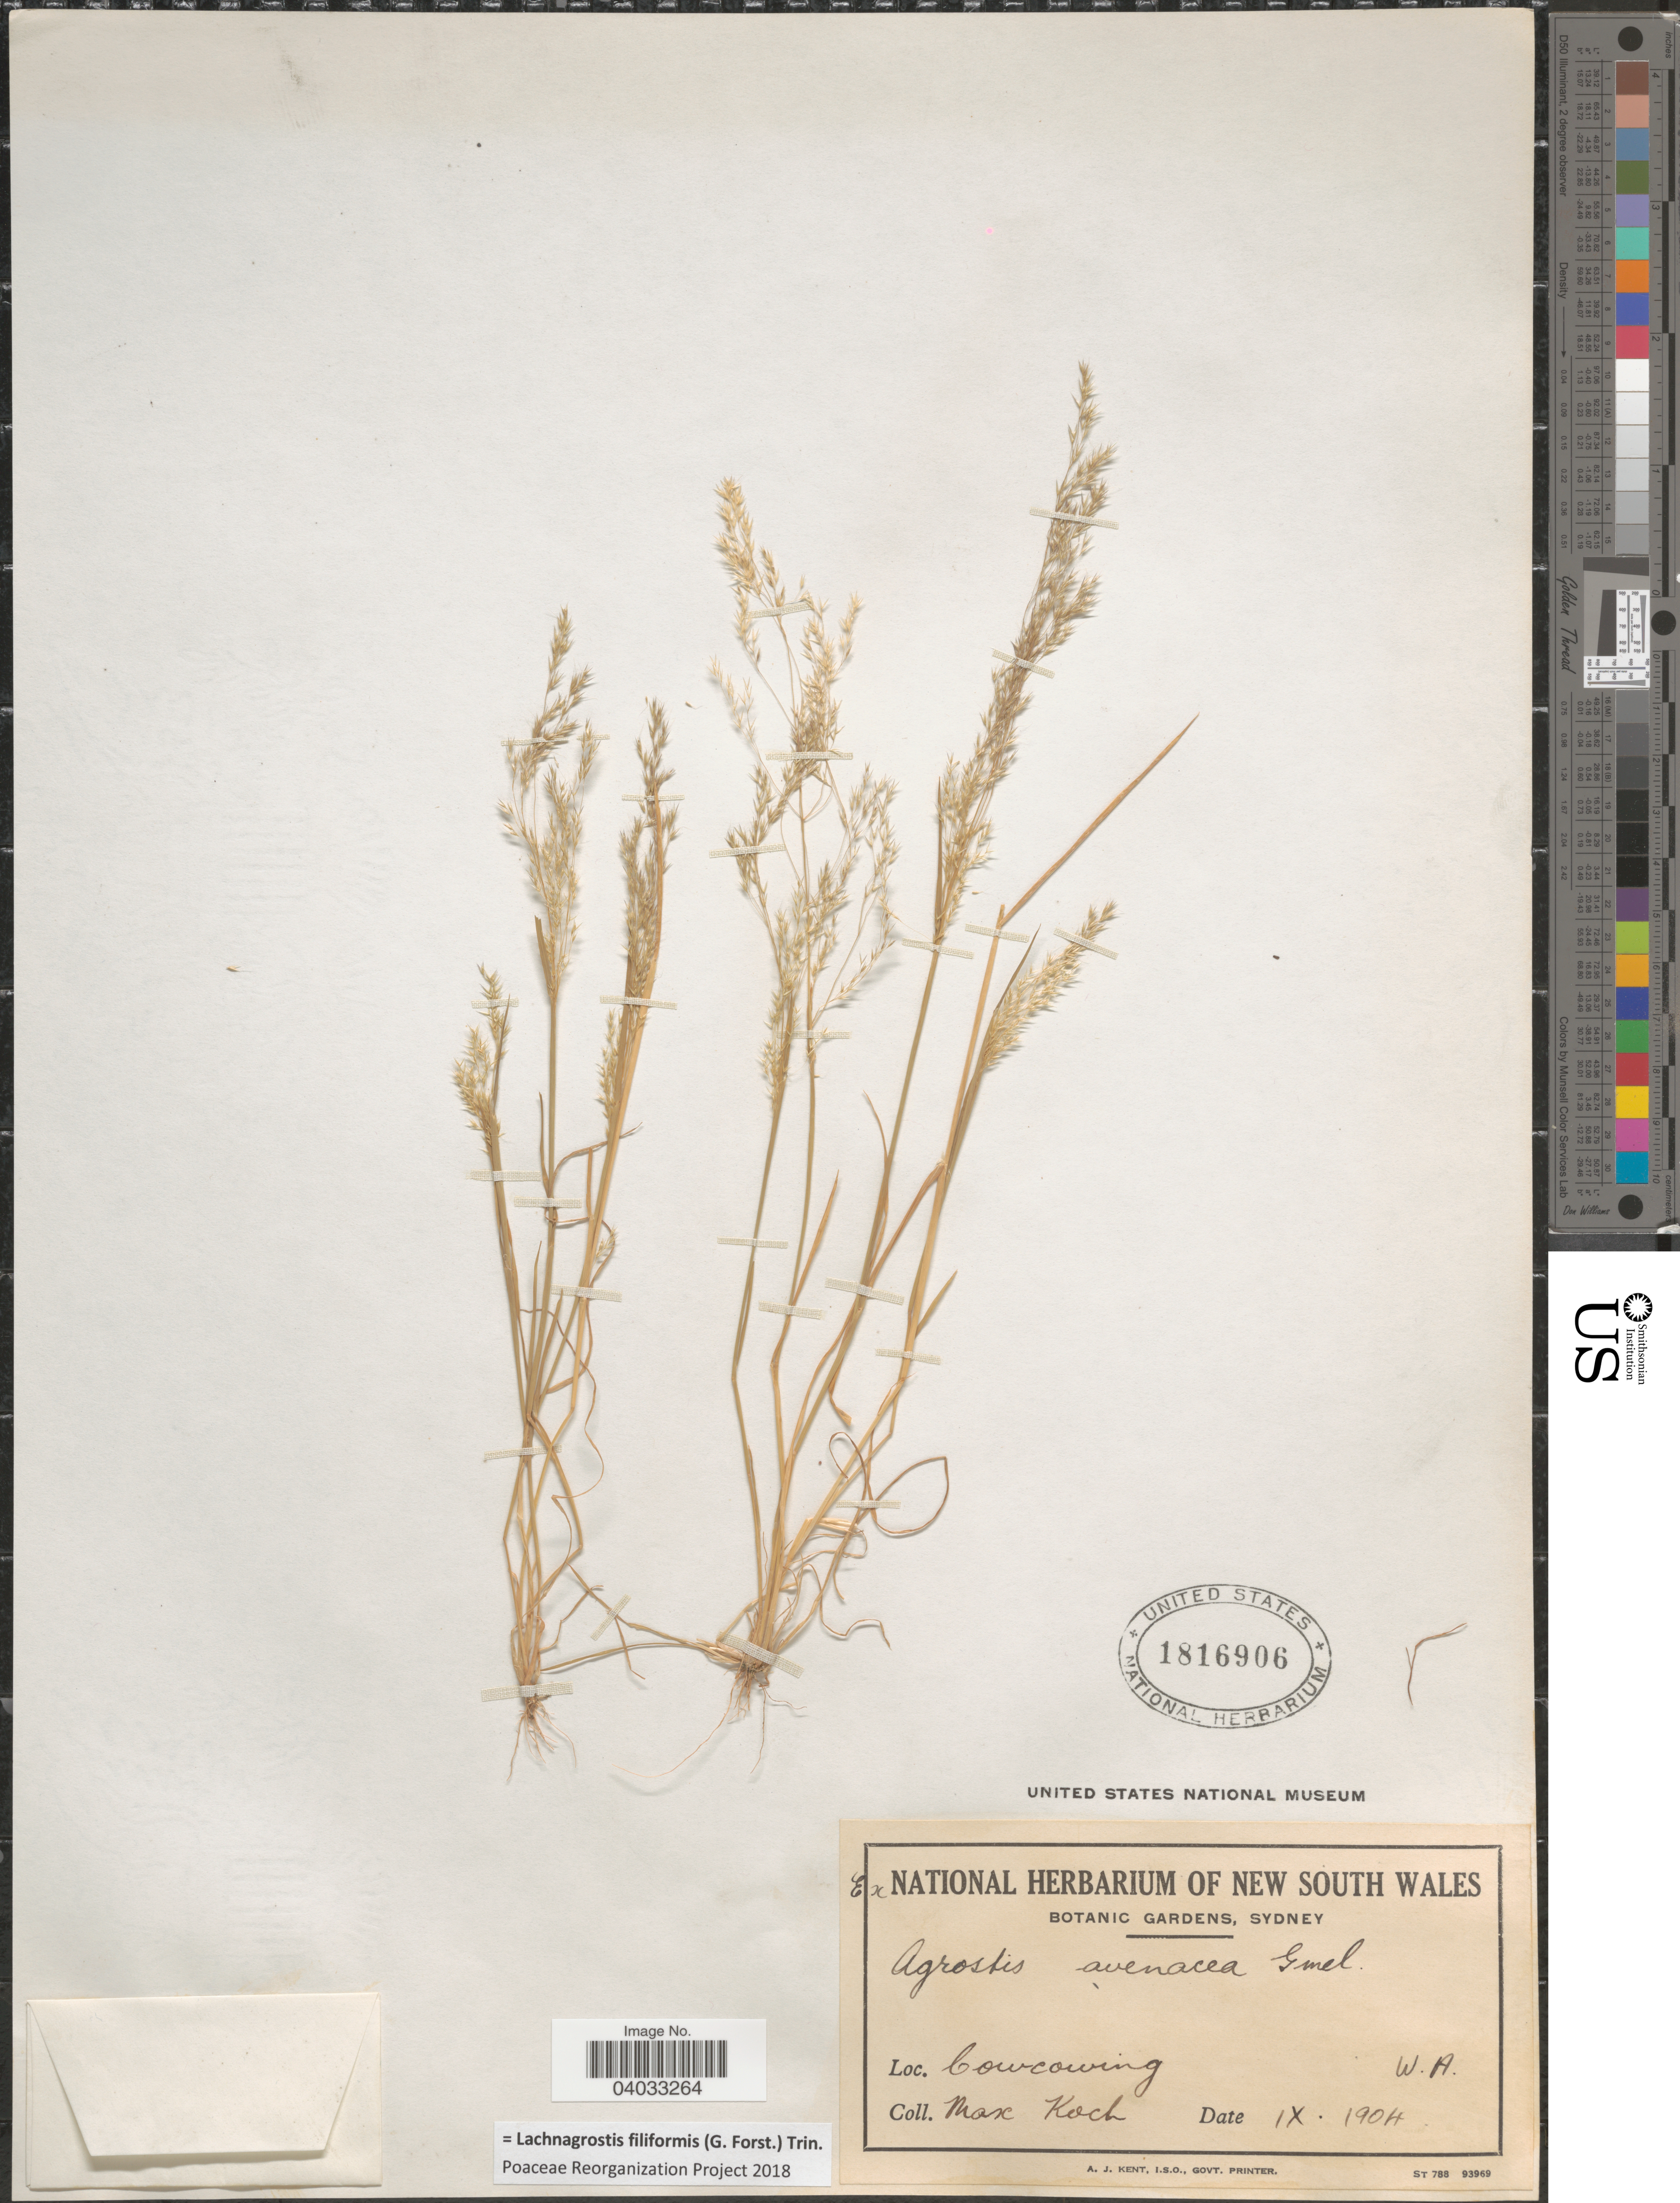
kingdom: Plantae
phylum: Tracheophyta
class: Liliopsida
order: Poales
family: Poaceae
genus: Lachnagrostis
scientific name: Lachnagrostis filiformis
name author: (J.R. Forst.) Trin.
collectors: M. Koch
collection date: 1904-09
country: Australia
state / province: New South Wales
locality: Cowcowing. W.A.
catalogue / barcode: US 1816906